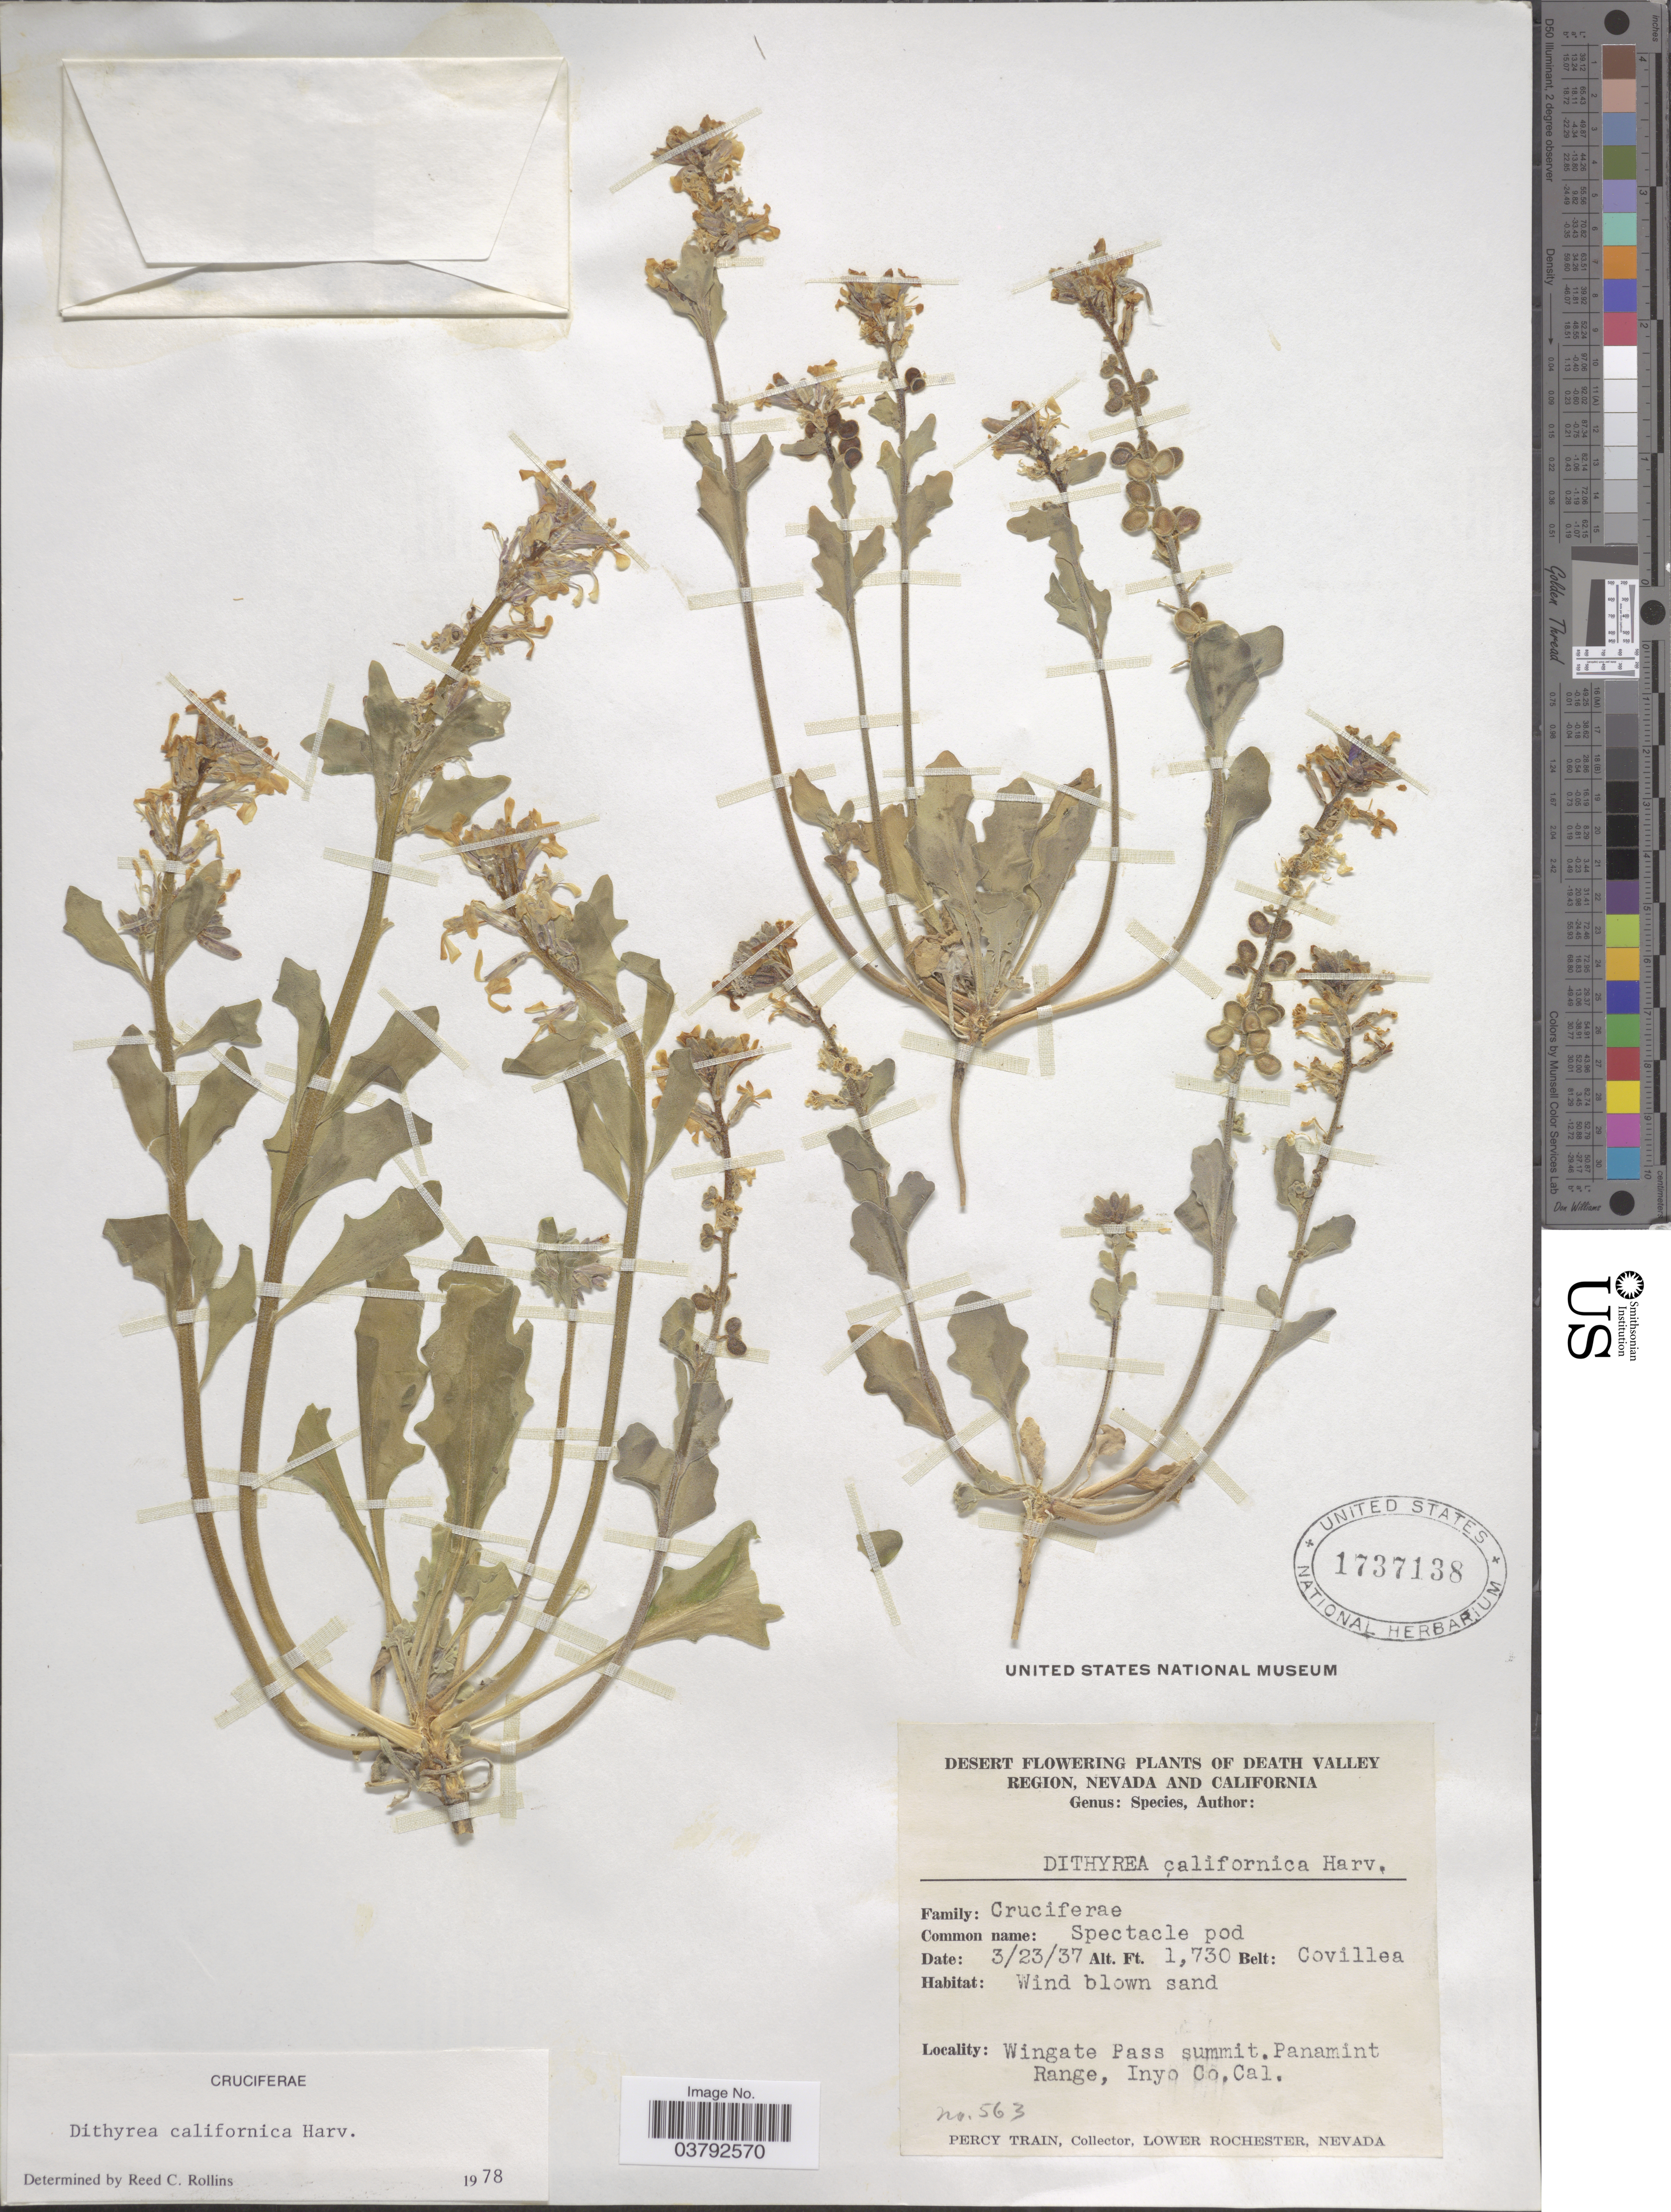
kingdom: Plantae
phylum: Tracheophyta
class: Magnoliopsida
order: Brassicales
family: Brassicaceae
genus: Dithyrea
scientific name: Dithyrea californica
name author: Harv.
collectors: P. Train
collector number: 563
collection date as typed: Transcribed d/m/y: 23/3/37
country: United States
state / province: California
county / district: Inyo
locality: Death Valley Region. Wingate Pass summit. Panamint Range, Inyo Co.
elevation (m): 527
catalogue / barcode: US 1737138